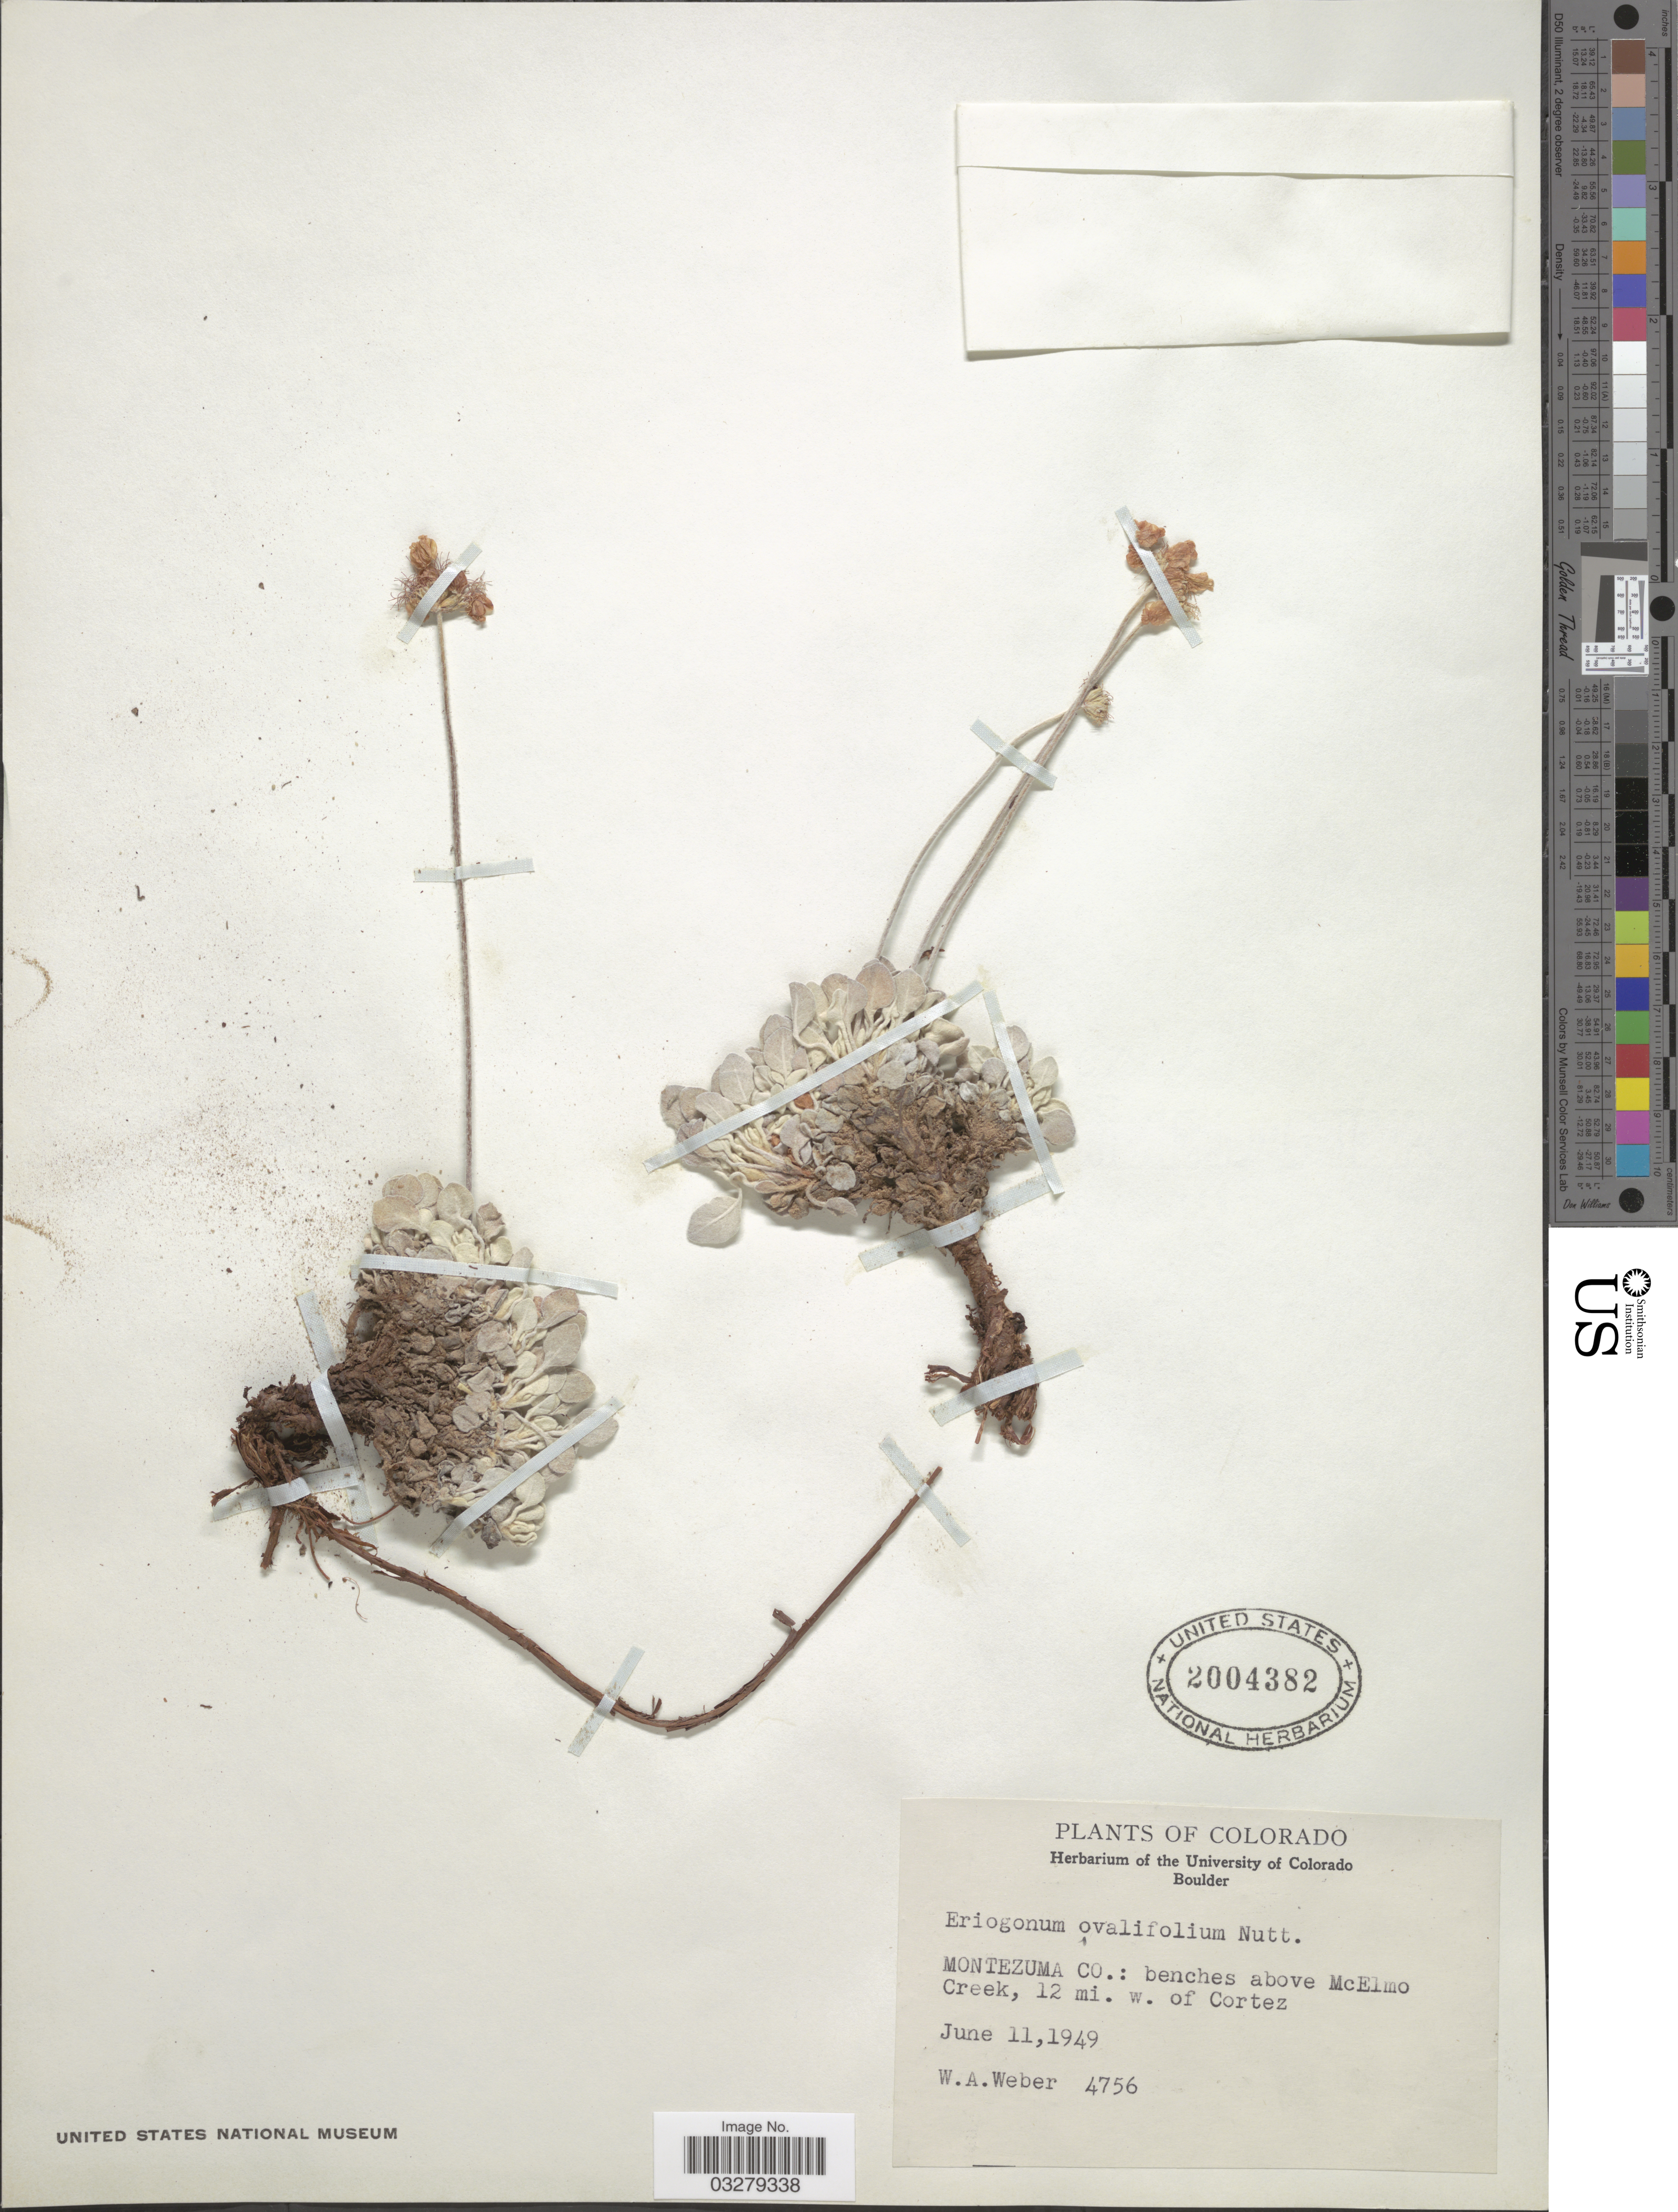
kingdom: Plantae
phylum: Tracheophyta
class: Magnoliopsida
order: Caryophyllales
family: Polygonaceae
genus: Eriogonum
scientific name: Eriogonum ovalifolium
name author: Nutt.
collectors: W. A. Weber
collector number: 4756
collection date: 1949-06-11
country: United States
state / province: Colorado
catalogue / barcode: US 2004382